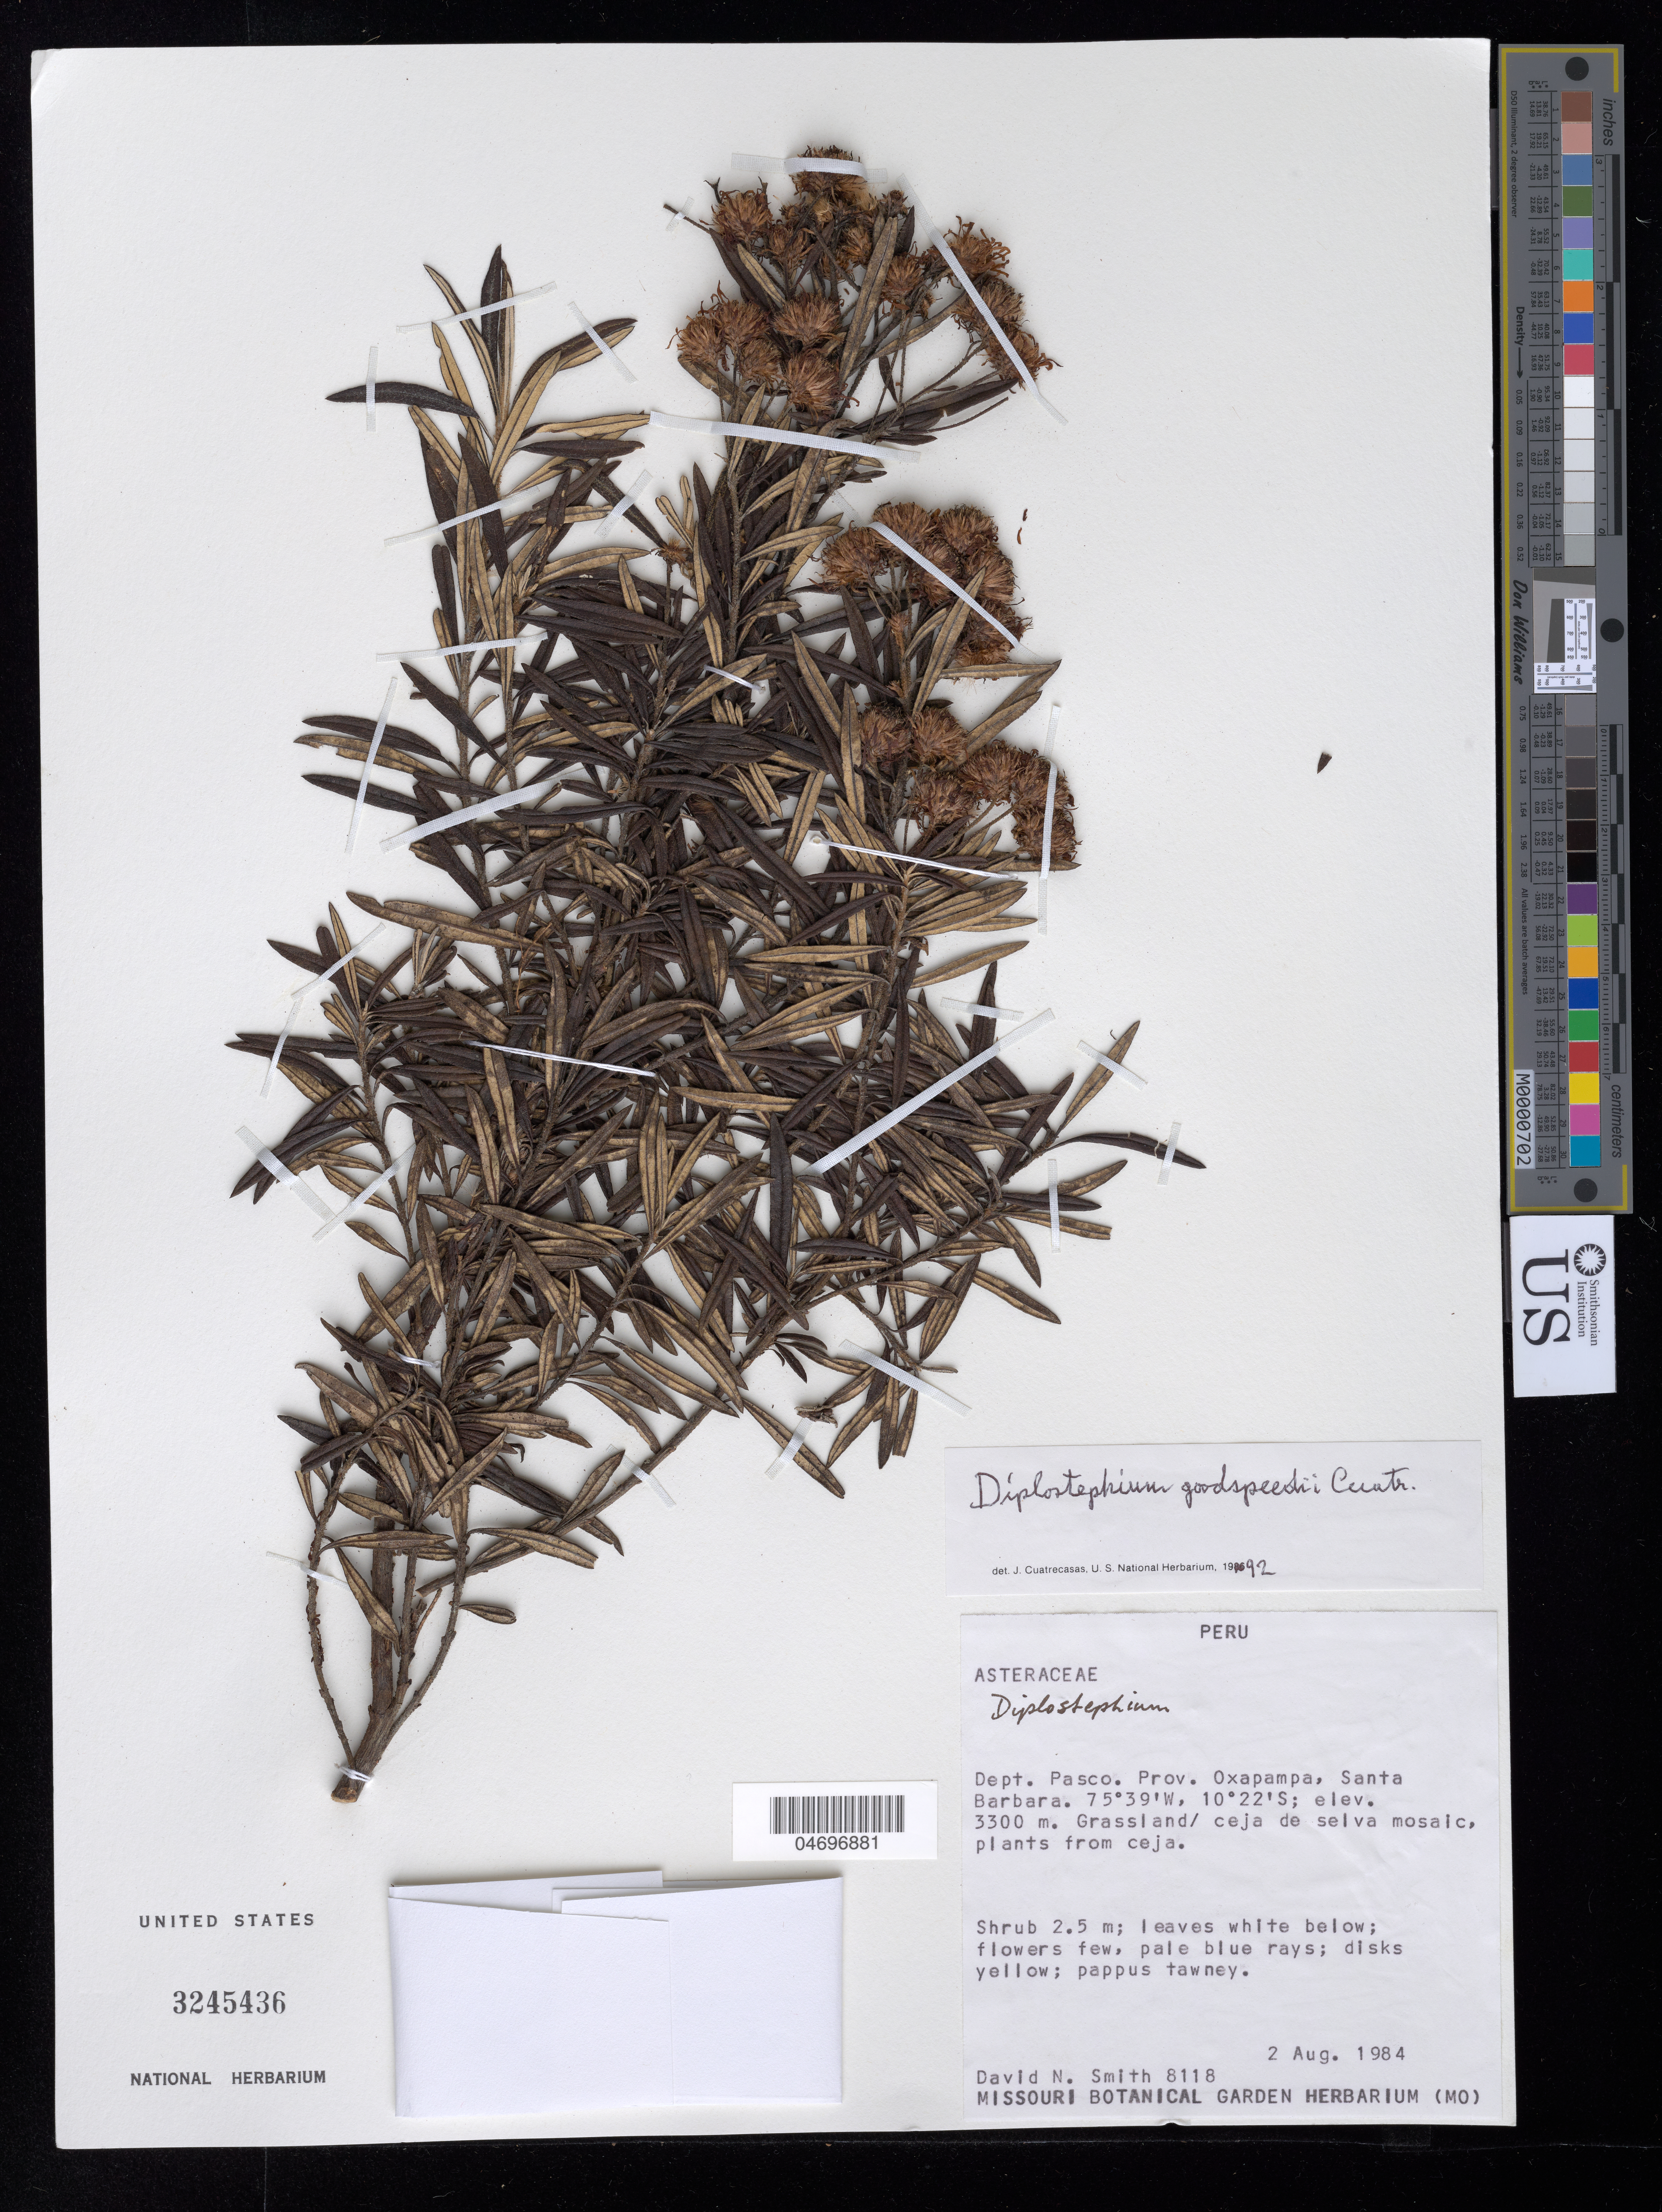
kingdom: Plantae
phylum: Tracheophyta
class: Magnoliopsida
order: Asterales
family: Asteraceae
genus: Diplostephium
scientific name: Diplostephium goodspeedii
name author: Cuatrec.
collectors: D. Smith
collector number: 8118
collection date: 1984-08-02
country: Peru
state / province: Pasco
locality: Dept. Pasco. Prov. Oxapampa, Santa Barbara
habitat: Grassland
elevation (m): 3300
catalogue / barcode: US 3245436